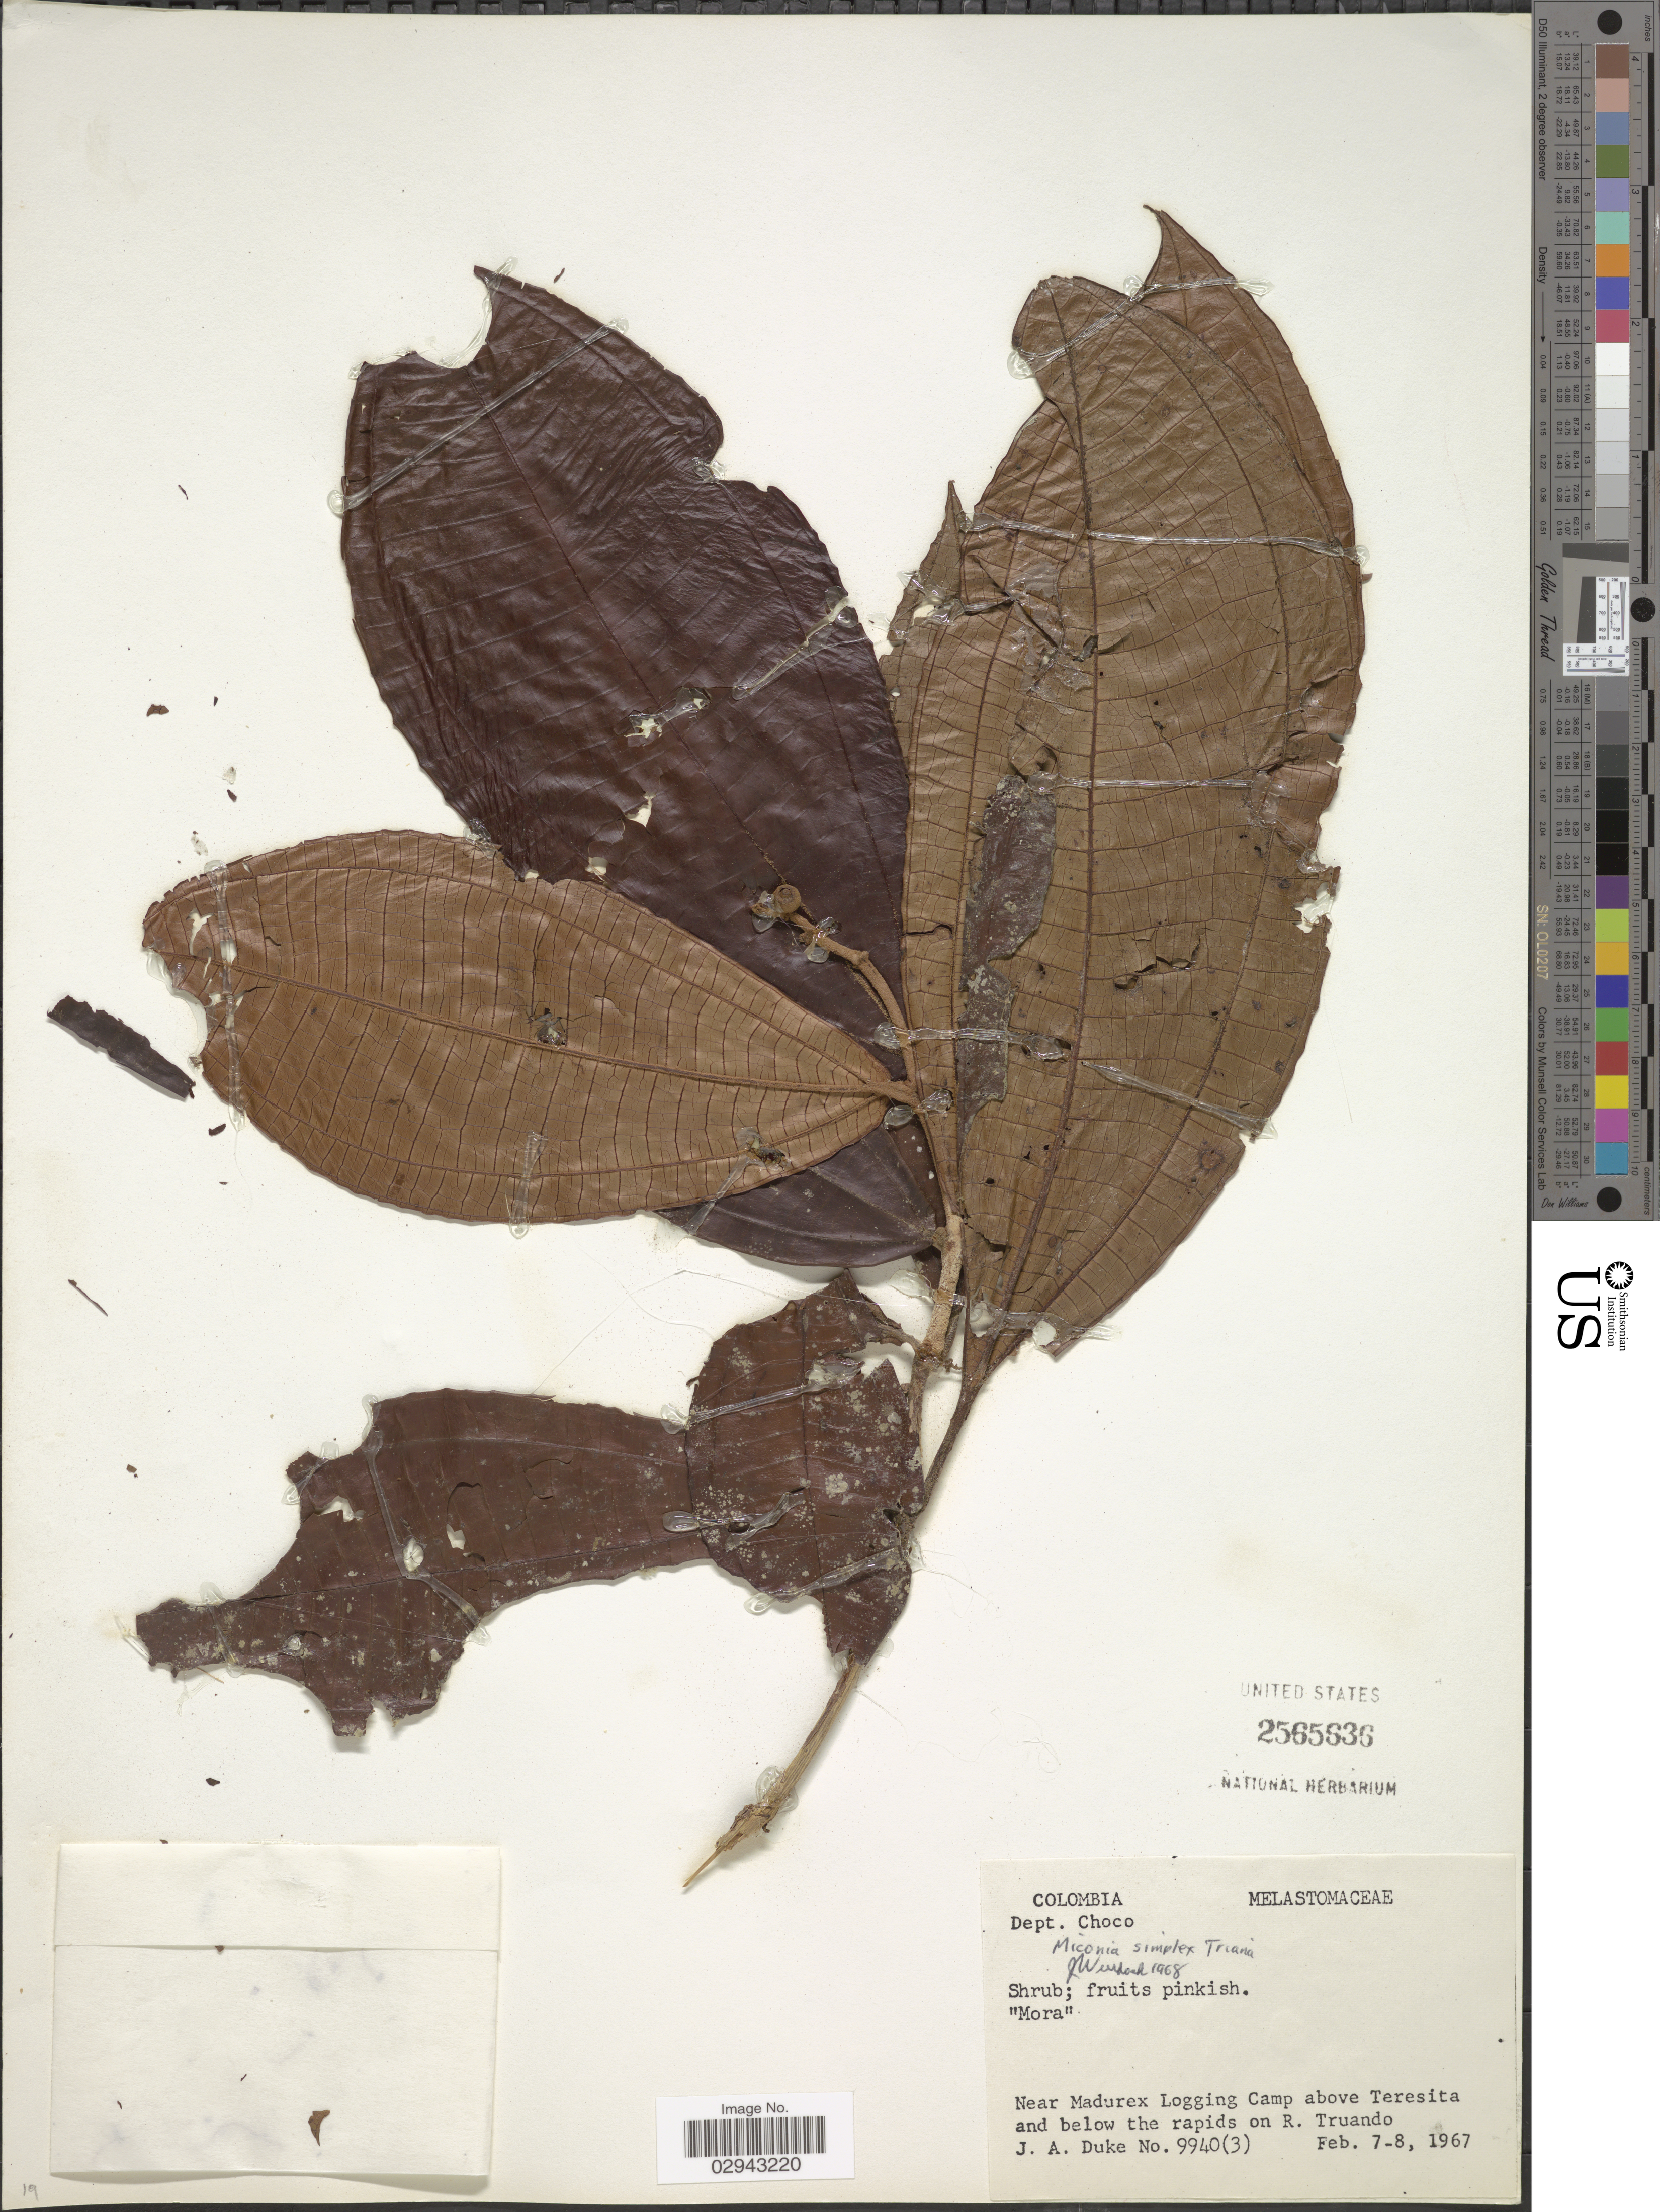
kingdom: Plantae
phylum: Tracheophyta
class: Magnoliopsida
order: Myrtales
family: Melastomataceae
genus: Miconia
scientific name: Miconia simplex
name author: Triana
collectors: J. A. Duke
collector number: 9940(3)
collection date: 1967-02-07/1967-02-08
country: Colombia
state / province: Chocó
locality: Dept. Choco. Near Madurex Logging Camp above Teresita and below the rapids on R. Truando.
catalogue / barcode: US 2565636